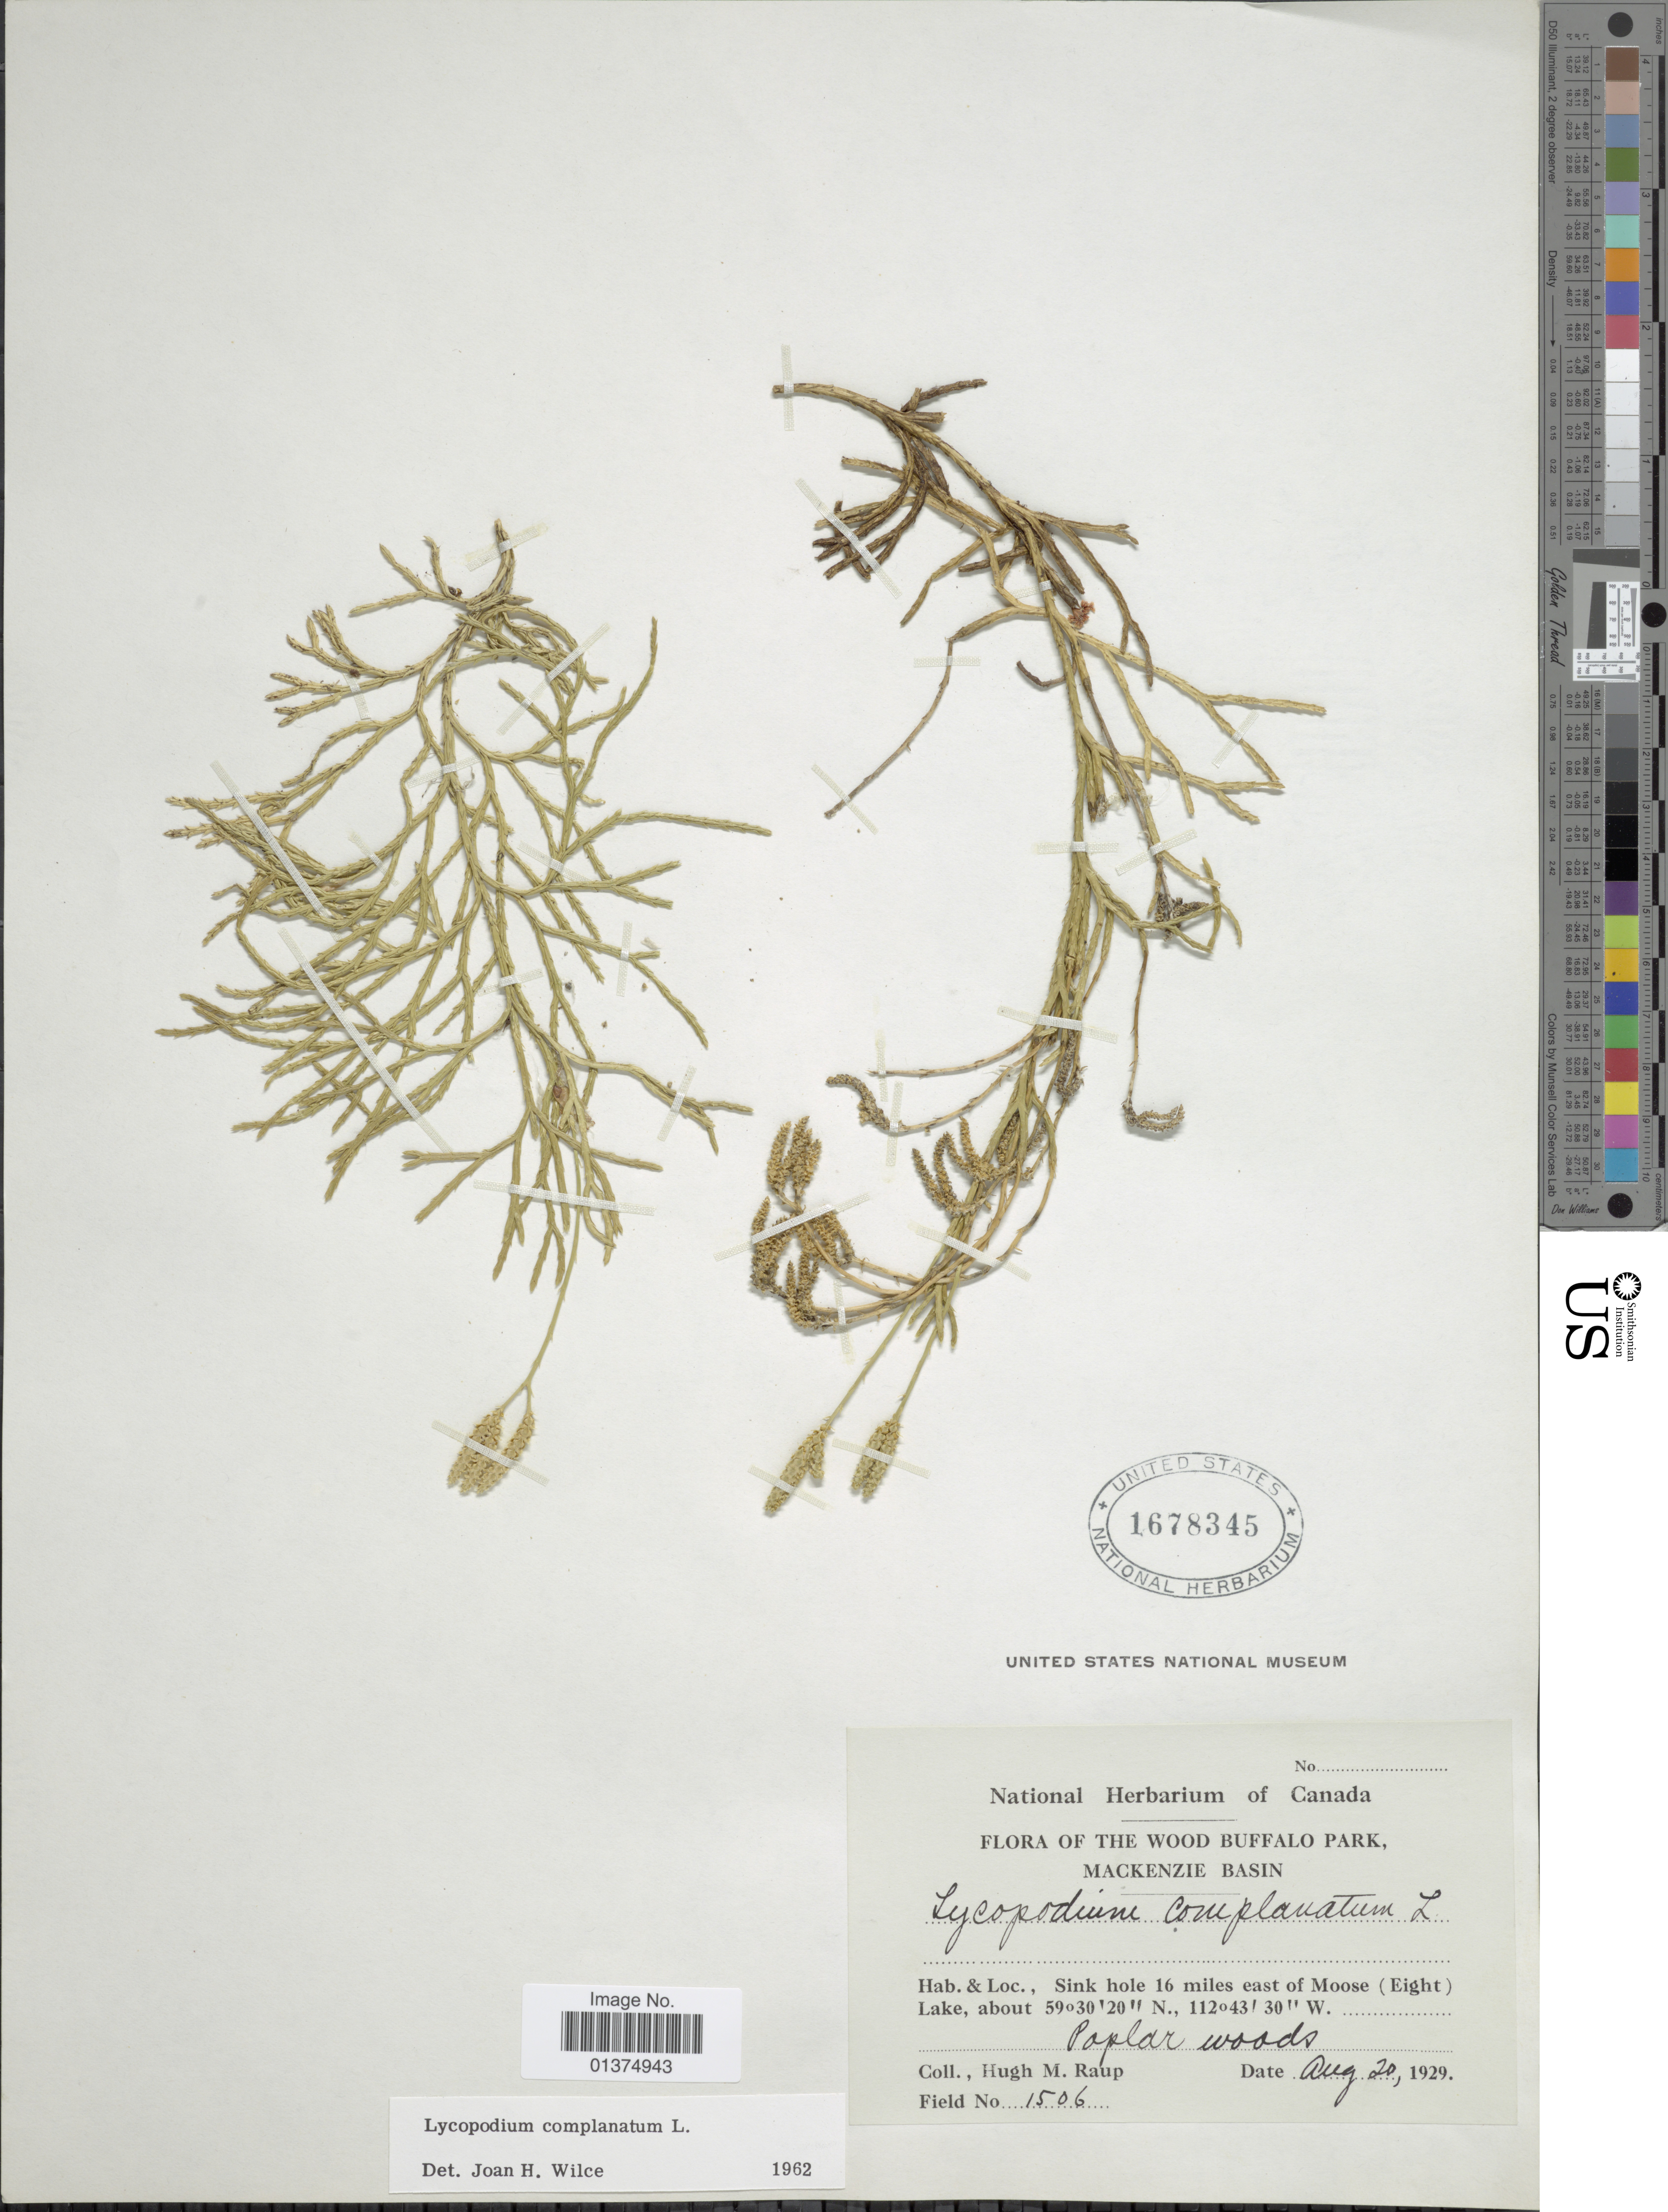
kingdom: Plantae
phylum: Tracheophyta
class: Lycopodiopsida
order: Lycopodiales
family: Lycopodiaceae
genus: Diphasiastrum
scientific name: Diphasiastrum complanatum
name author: (L.) Holub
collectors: H. Raup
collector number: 1506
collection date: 1929-08-20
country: Canada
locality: The Wood Buffalo park, Mackenzie basin, Sink Hole 16 miles east of Moose (Eight) Lake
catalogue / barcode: US 1678345